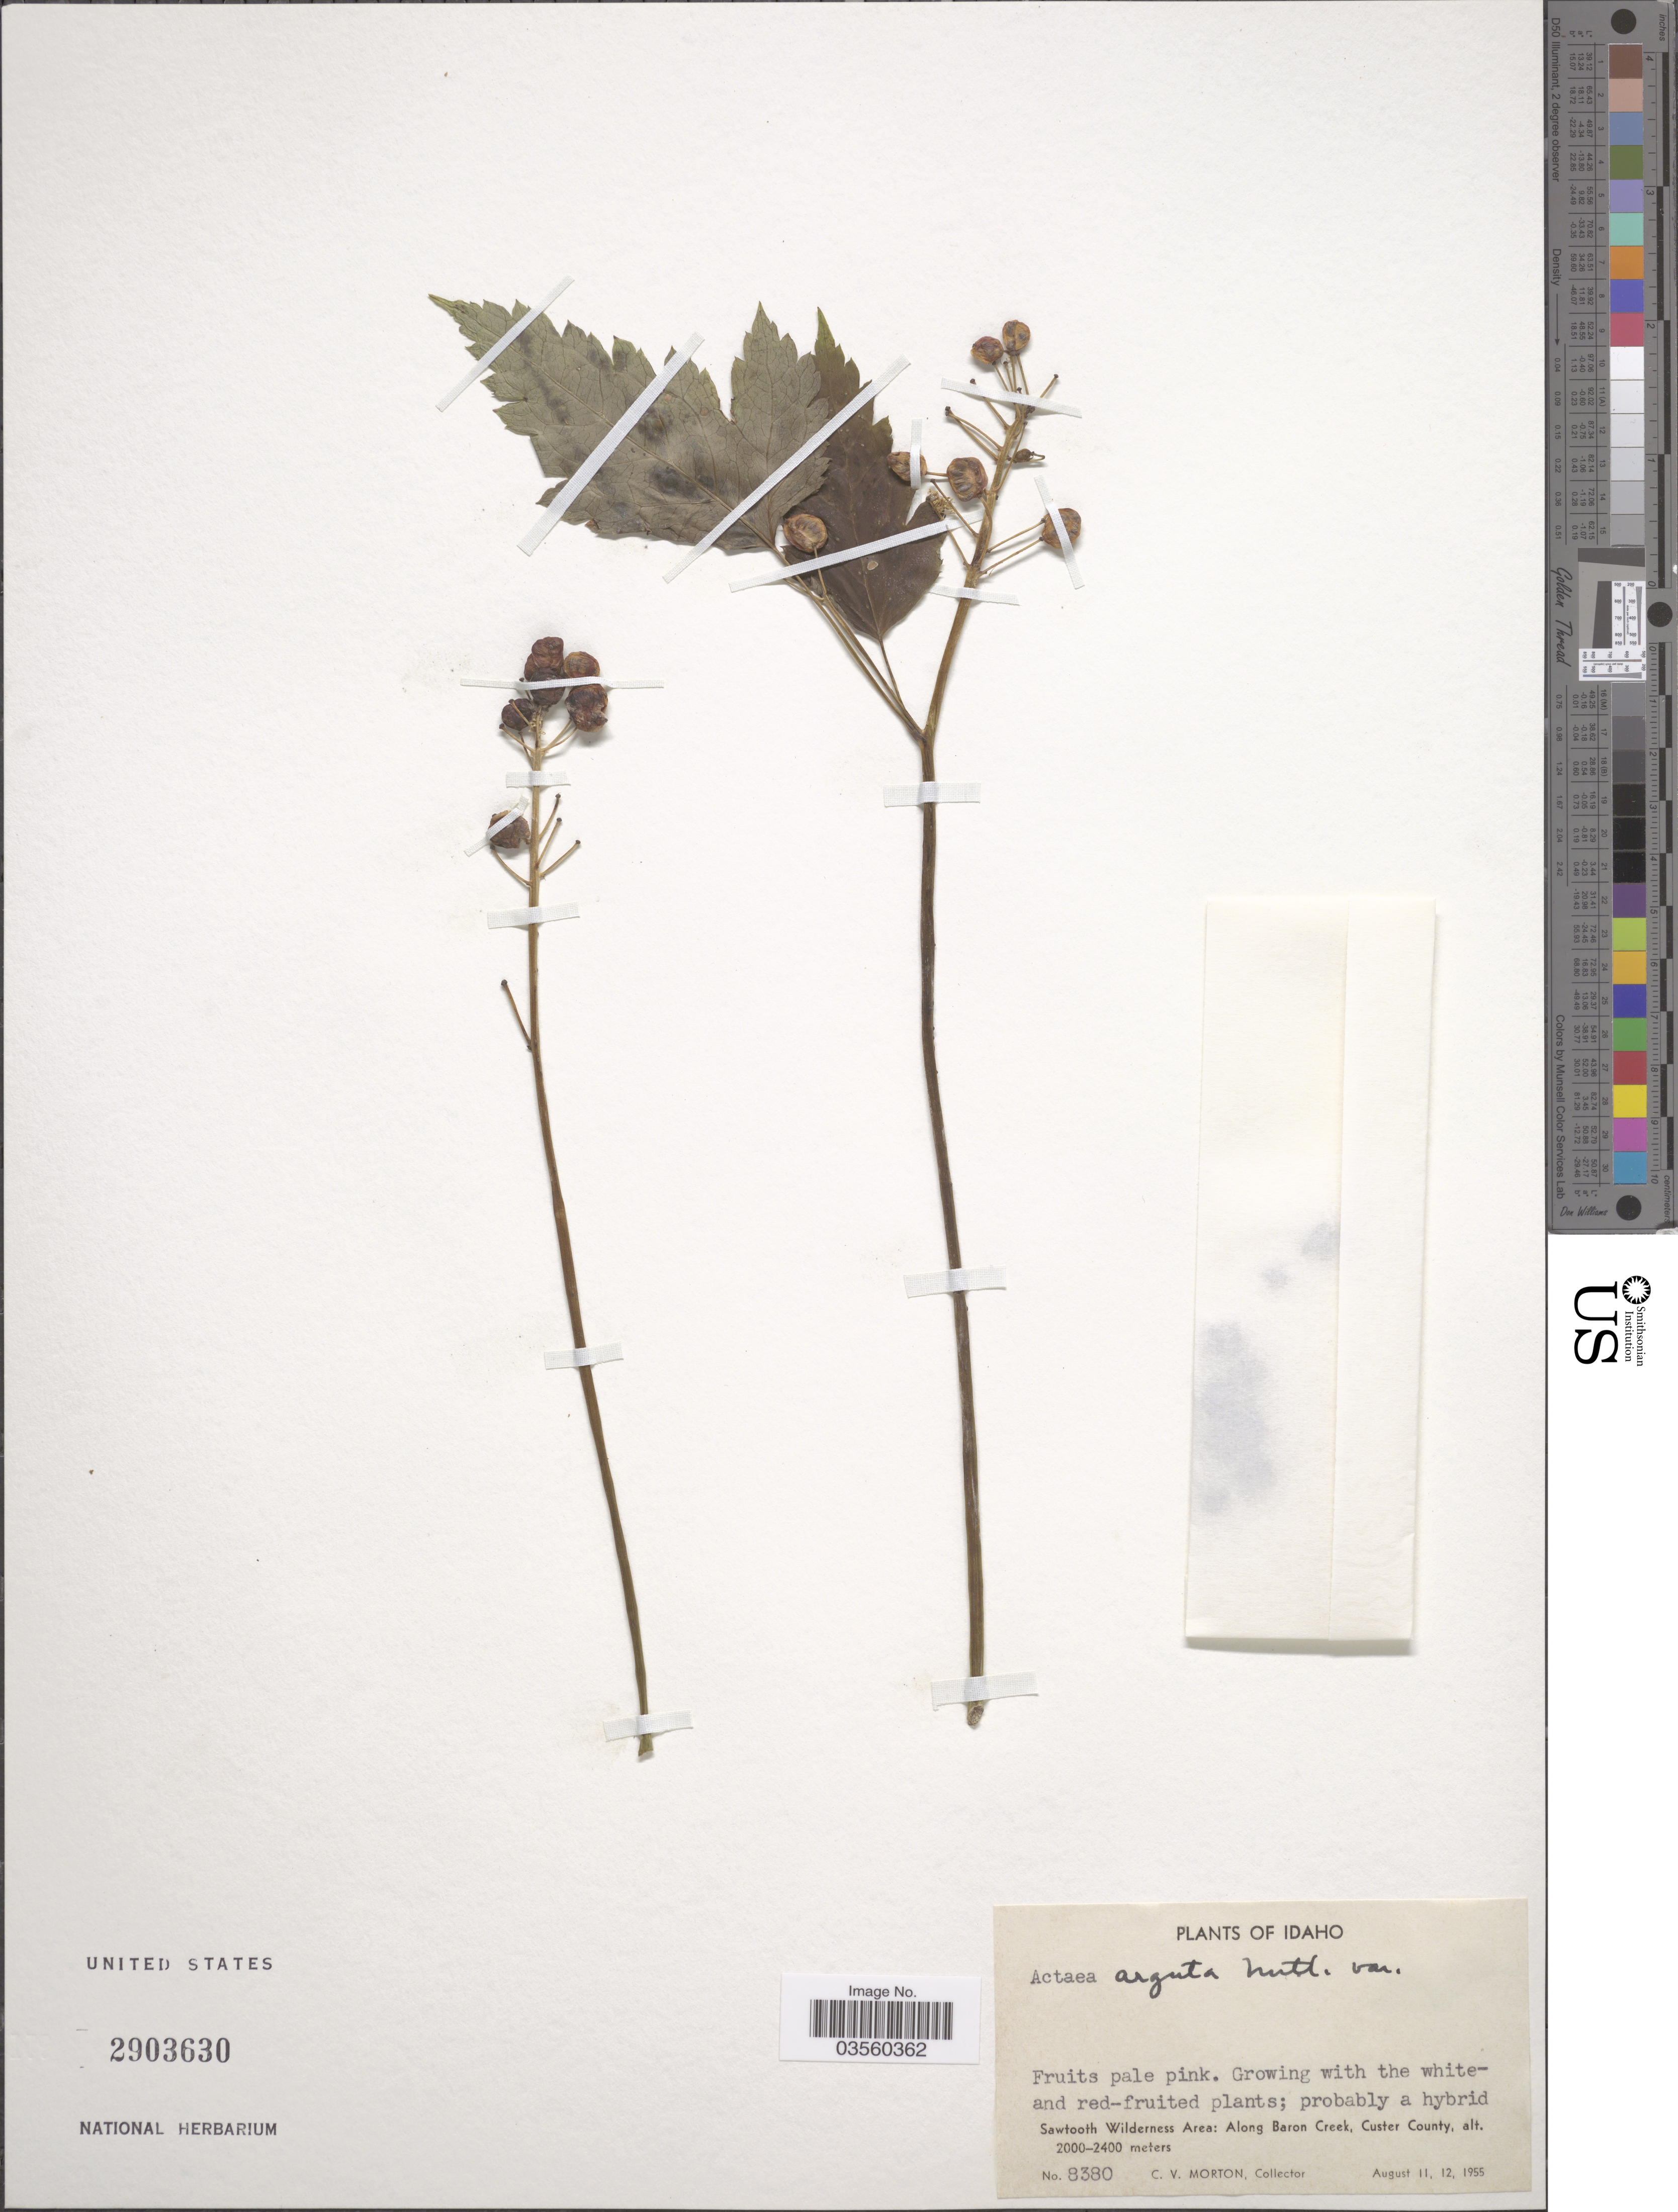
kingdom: Plantae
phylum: Tracheophyta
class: Magnoliopsida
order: Ranunculales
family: Ranunculaceae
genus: Actaea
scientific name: Actaea rubra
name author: (Aiton) Willd.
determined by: Strong, M. T., (US), Smithsonian Institution - National Museum of Natural History (UNITED STATES)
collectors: C. V. Morton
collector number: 8380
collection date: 1955-08-11/1955-08-12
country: United States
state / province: Idaho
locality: Sawtooth Wilderness Area: Along Baron Creek, Custer County.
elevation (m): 2000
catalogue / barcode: US 2903630